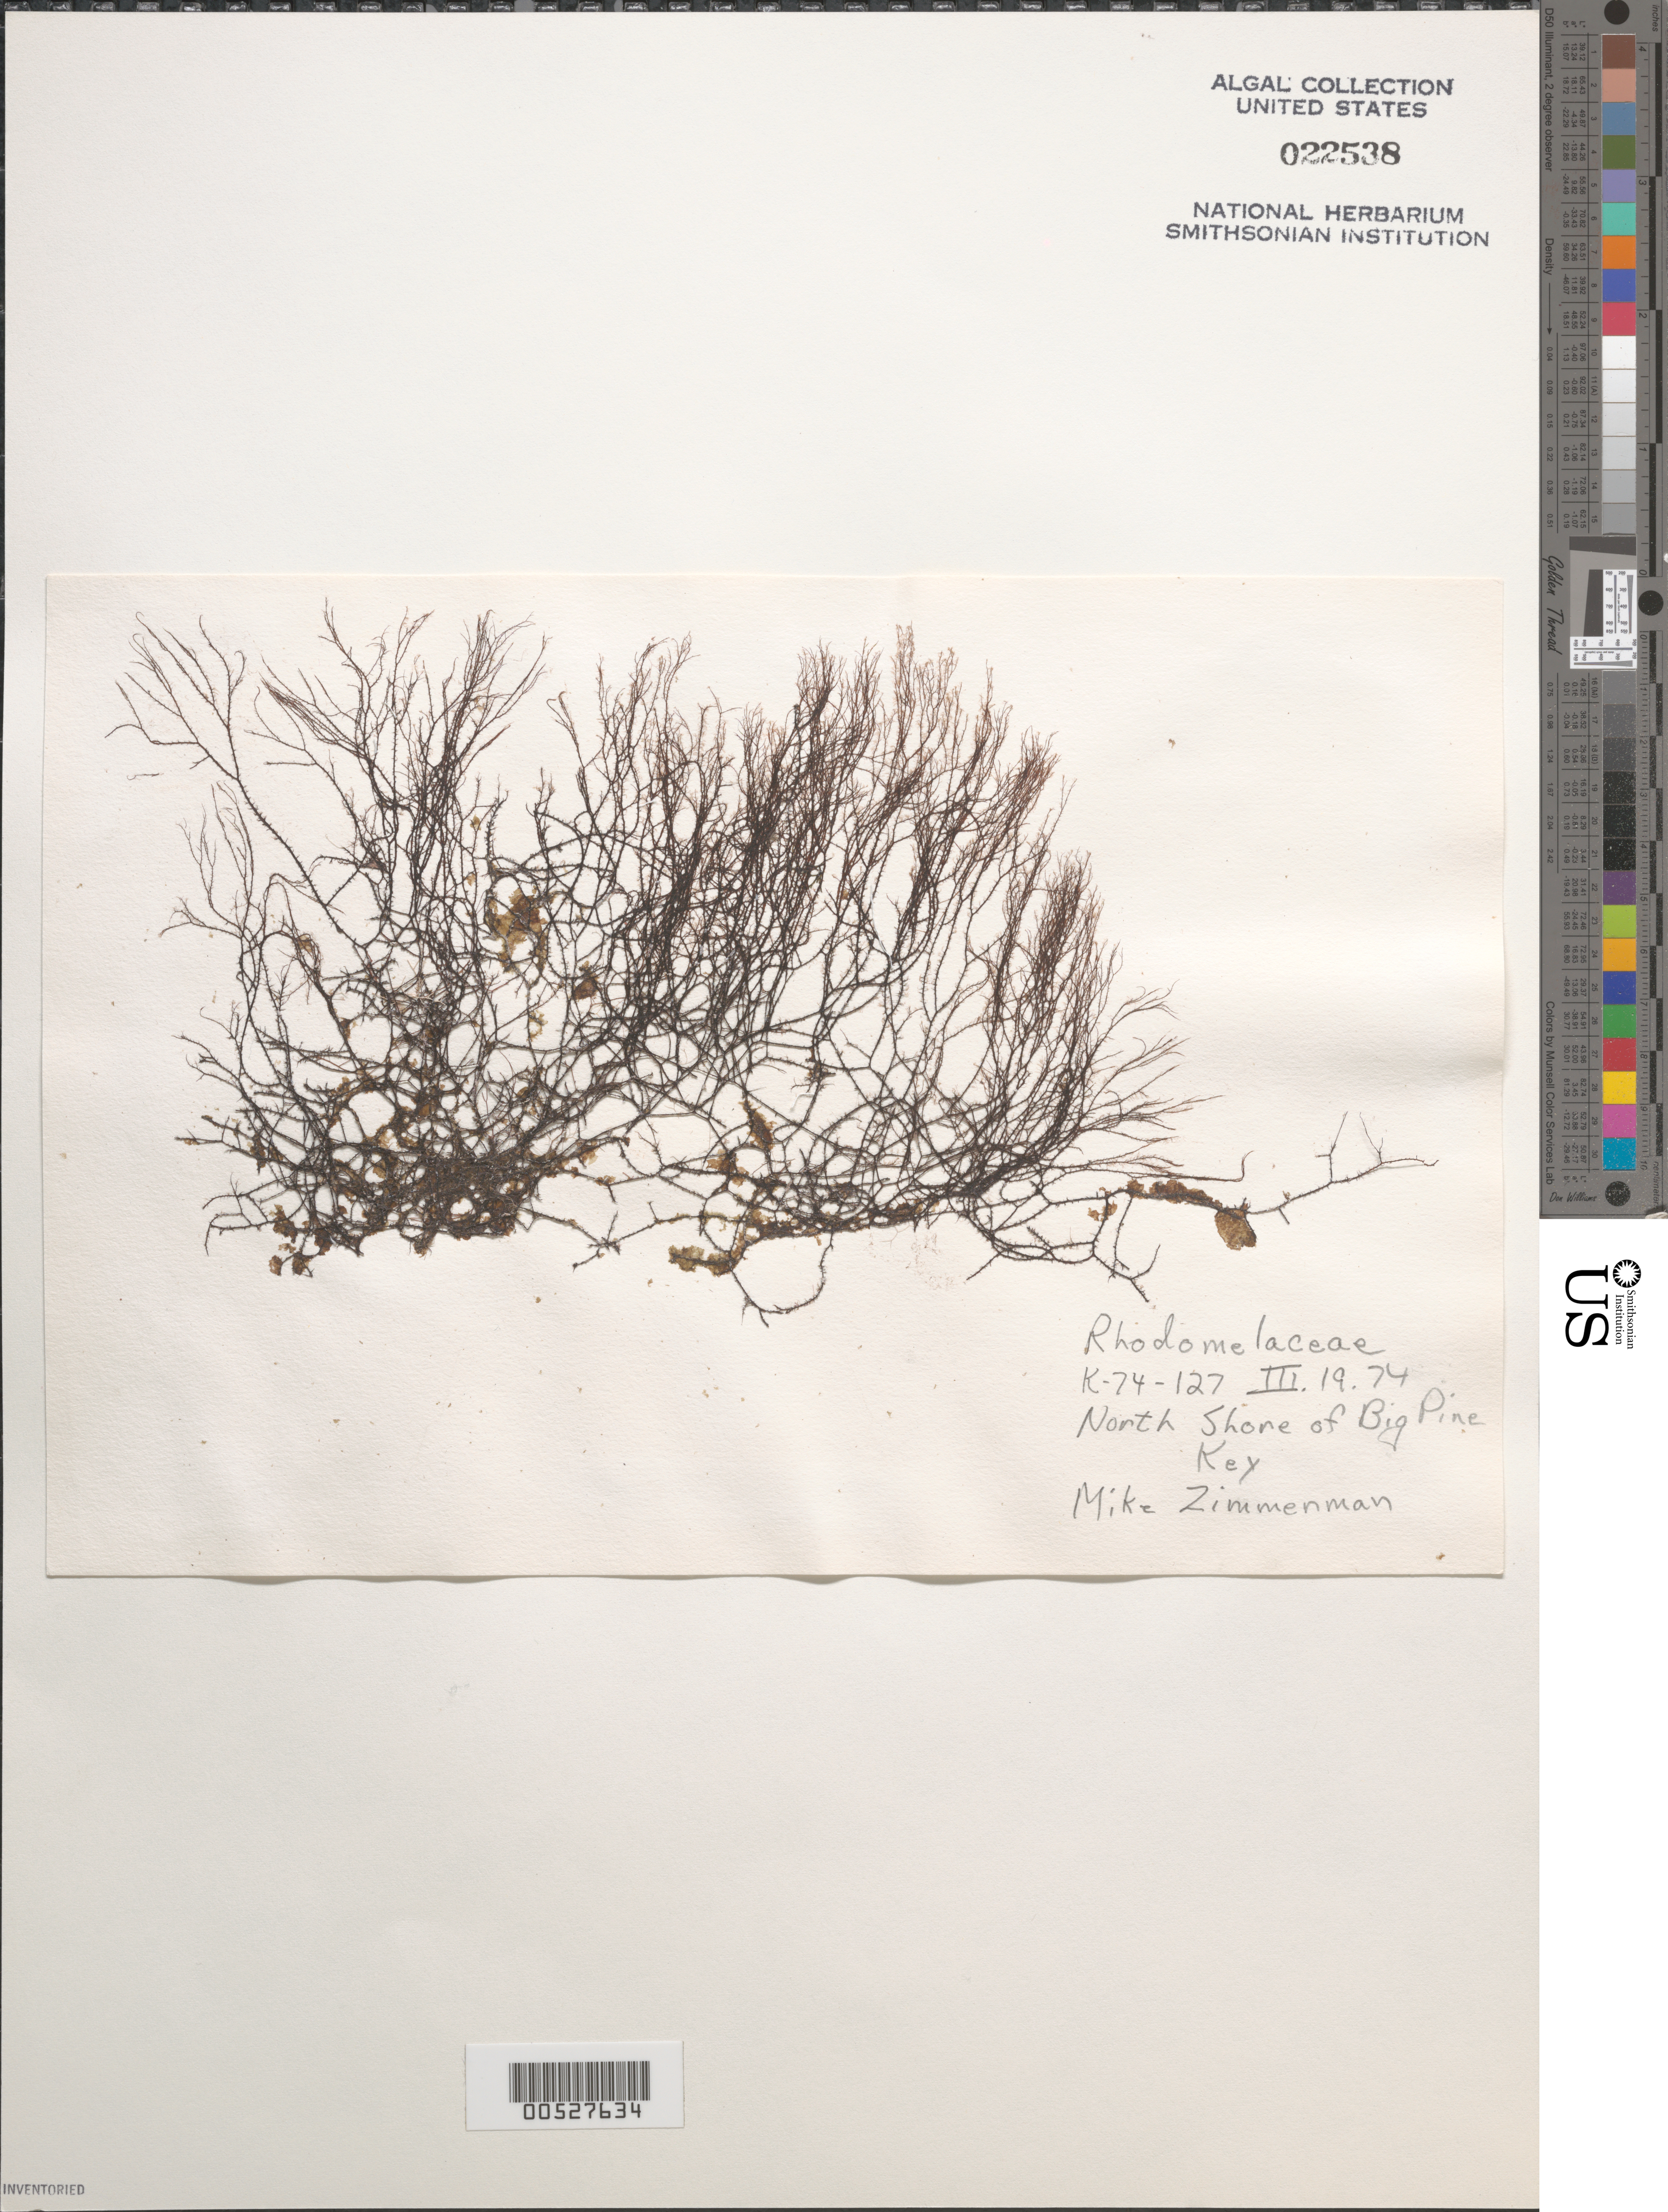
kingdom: Plantae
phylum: Rhodophyta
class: Florideophyceae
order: Ceramiales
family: Rhodomelaceae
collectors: M. Zimmerman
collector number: K-74-127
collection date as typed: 19 Mar 1974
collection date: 1974-03-19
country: United States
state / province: Florida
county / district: Monroe County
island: Big Pine Key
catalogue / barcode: US 22538